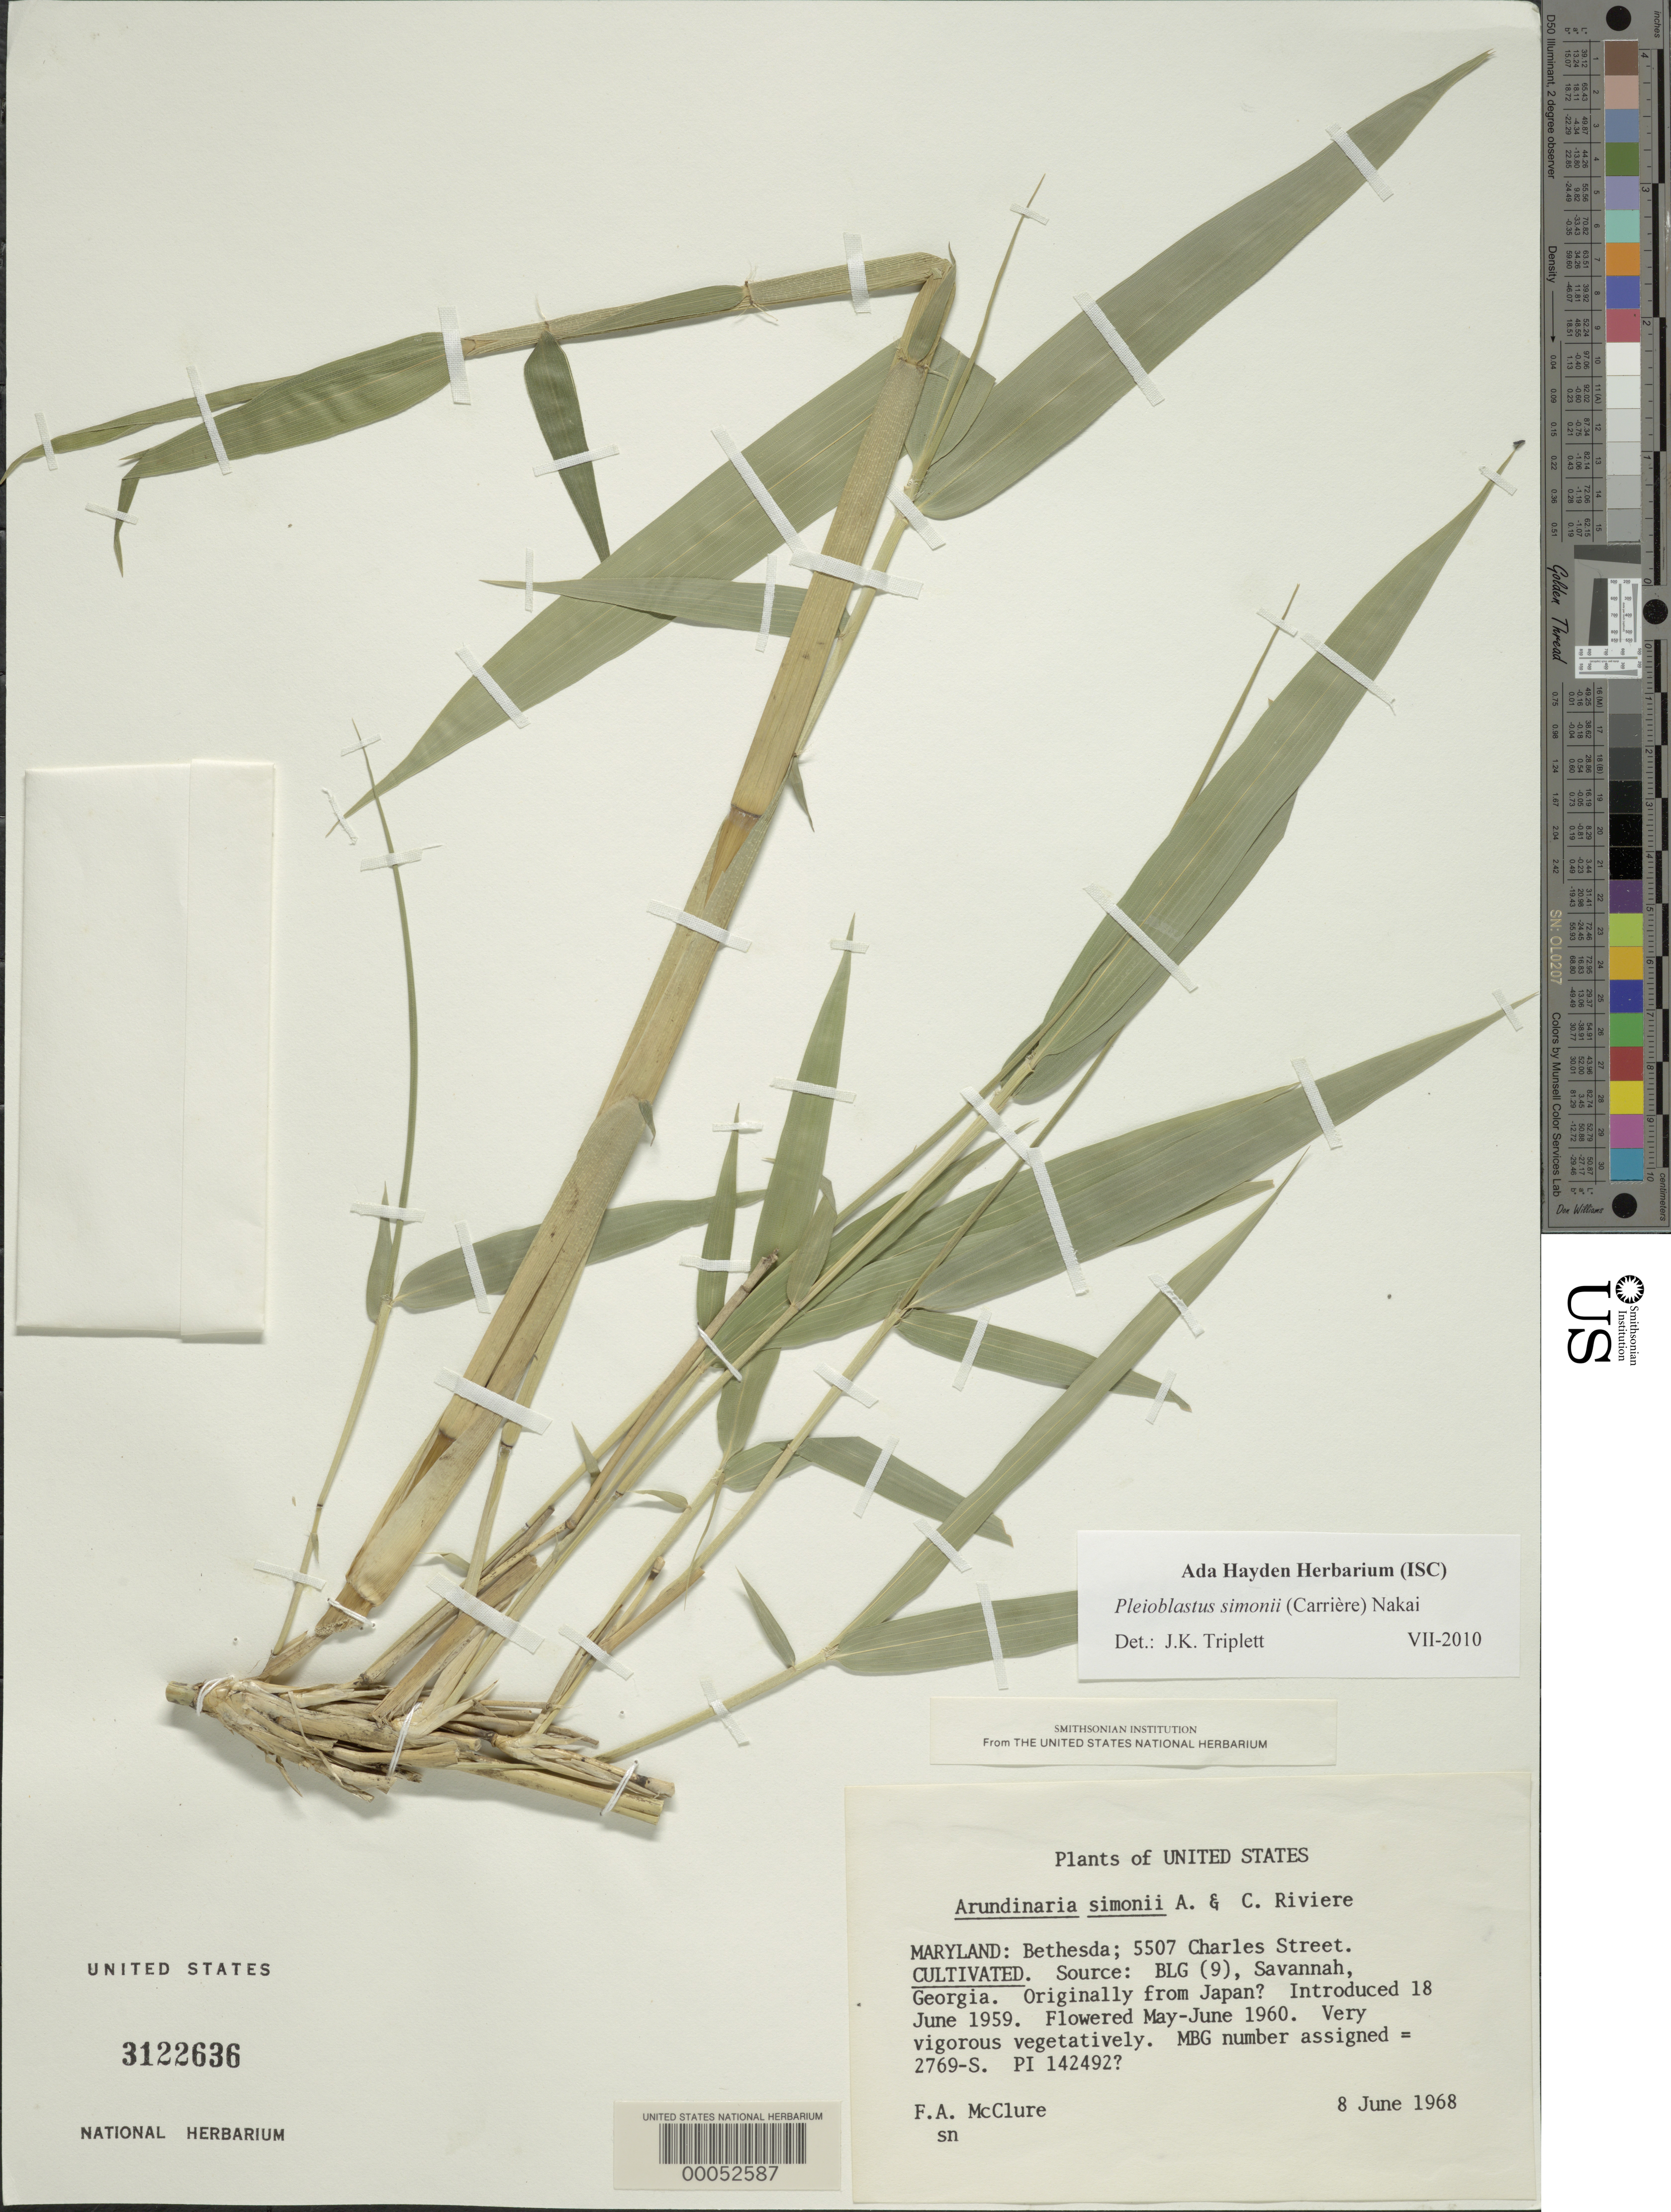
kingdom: Plantae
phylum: Tracheophyta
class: Liliopsida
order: Poales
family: Poaceae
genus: Pleioblastus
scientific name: Pleioblastus simonii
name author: (Carrière) Nakai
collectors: F. A. McClure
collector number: MBG 2769-S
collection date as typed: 08 Jun 1968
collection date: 1968-06-08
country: United States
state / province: Maryland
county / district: Montgomery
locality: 5507 Charles Street, Bethesda (McClure's garden)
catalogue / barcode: US 3122636